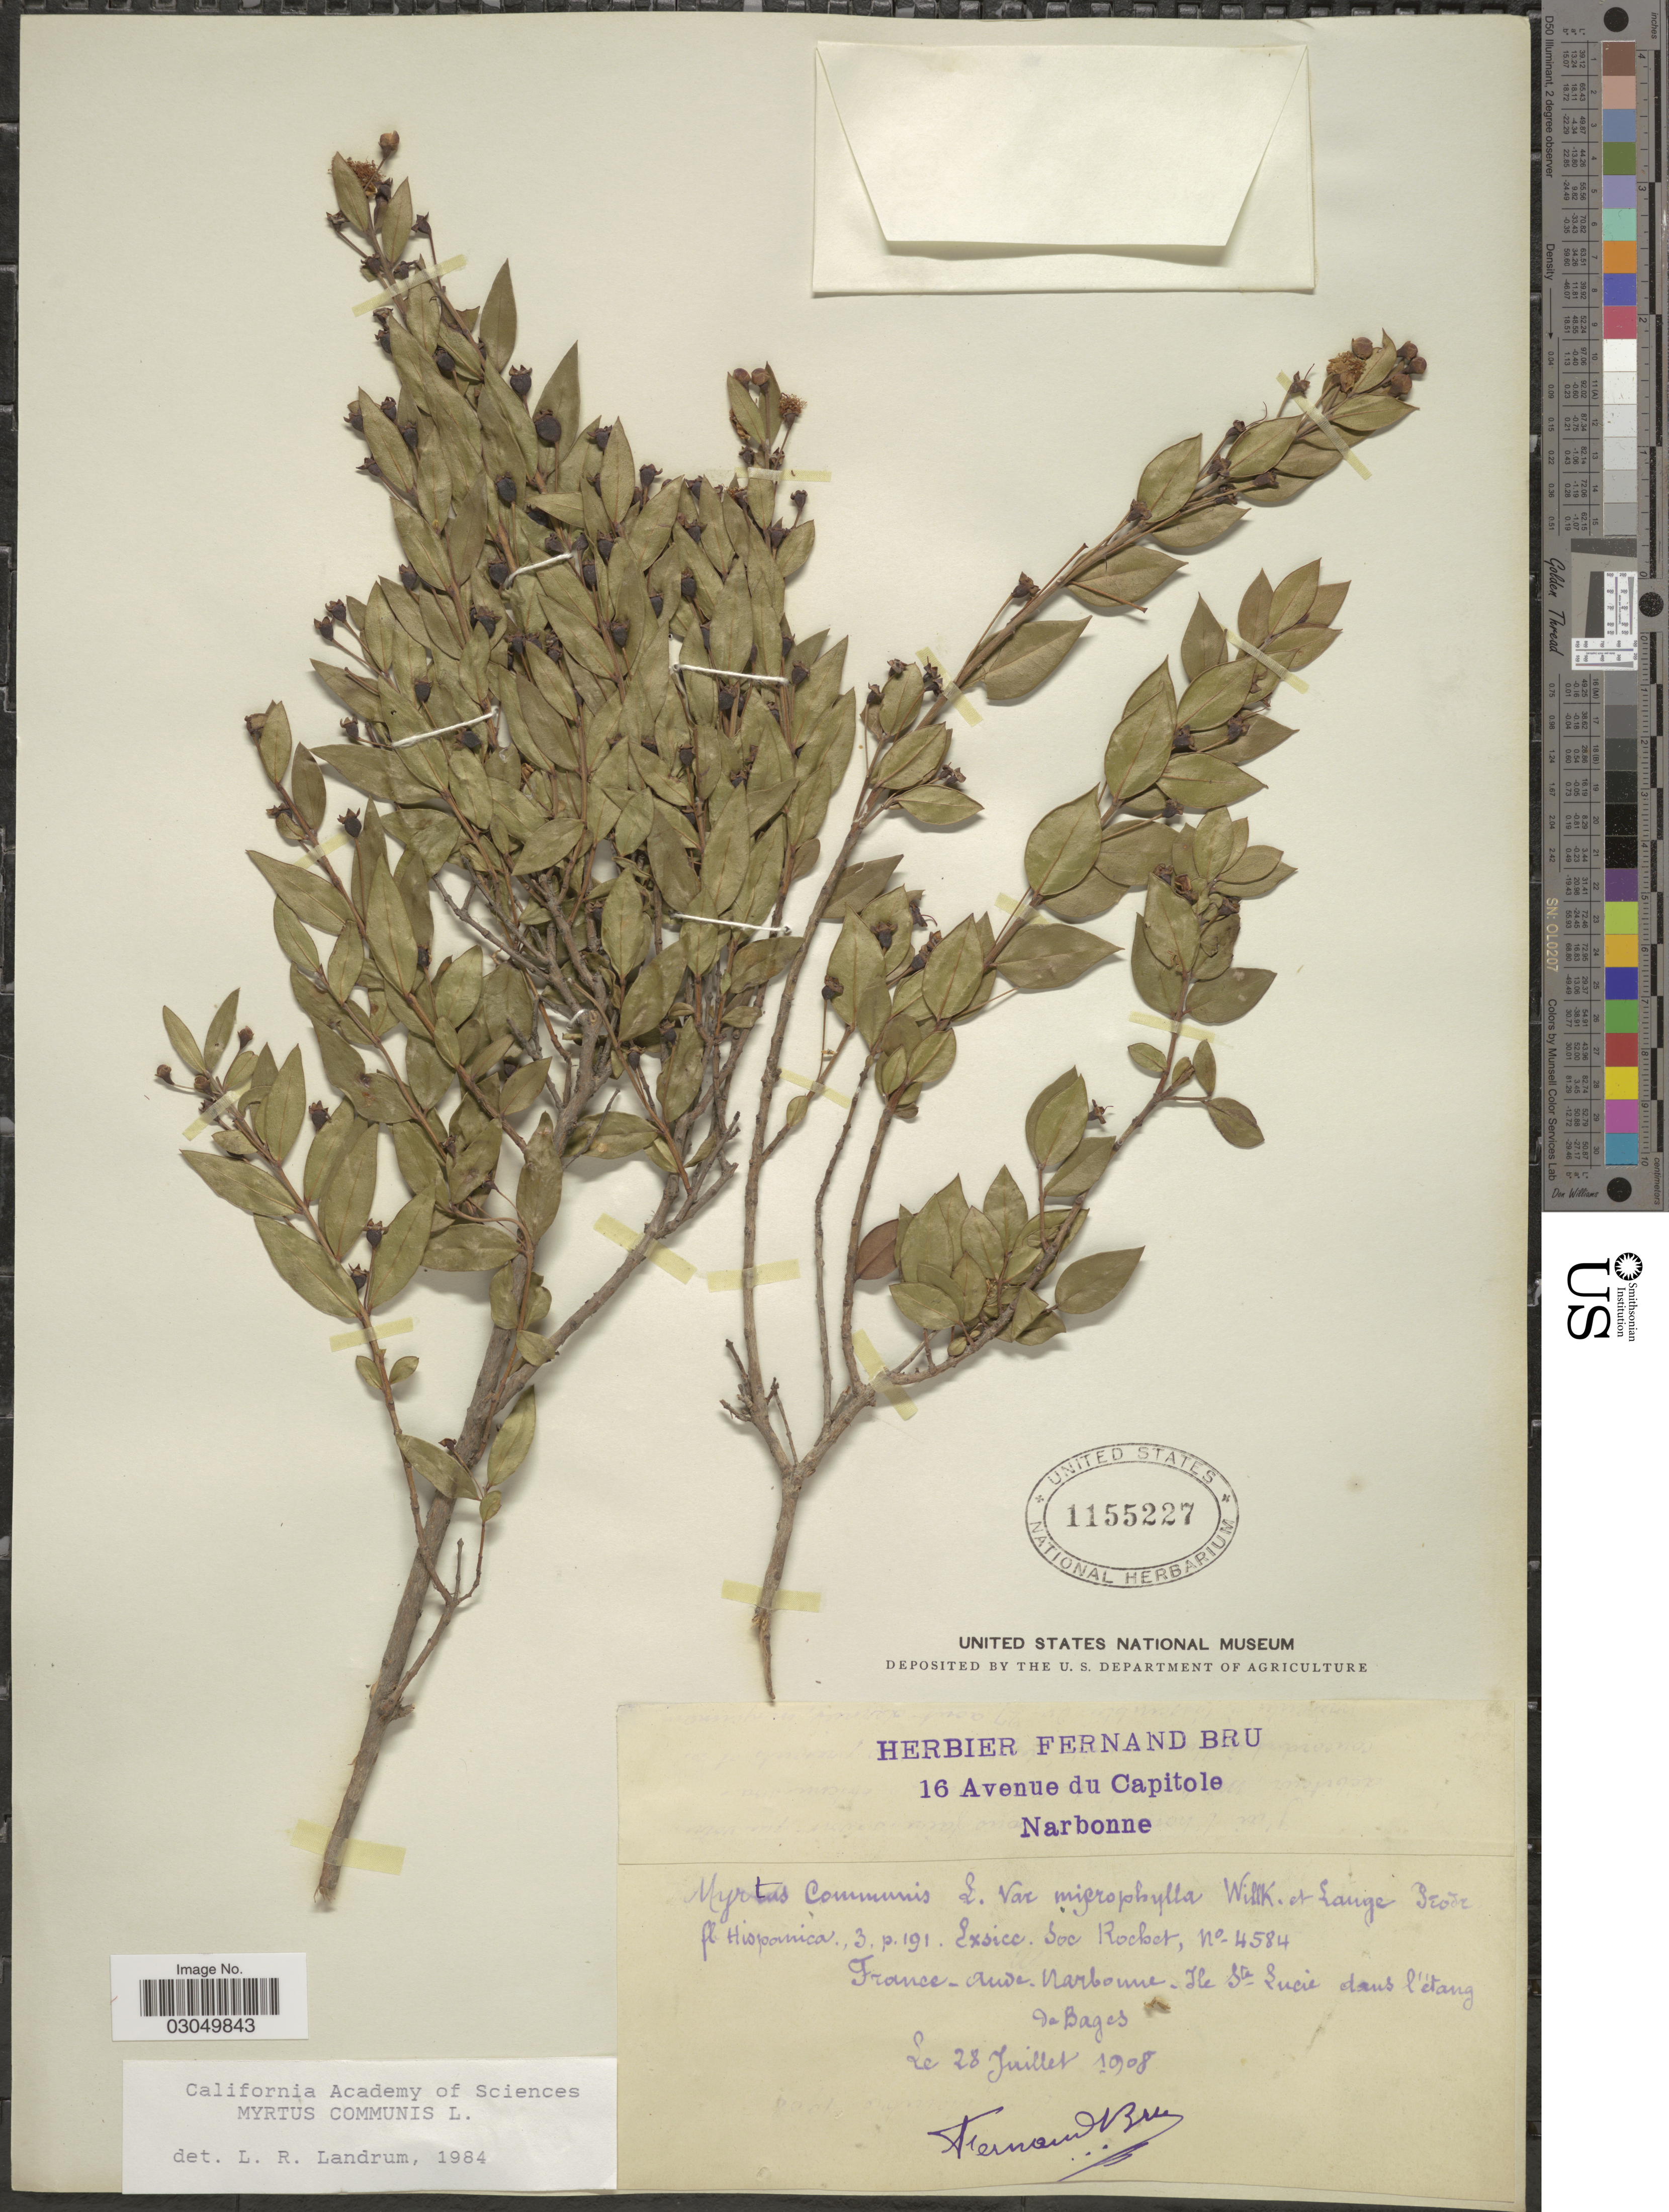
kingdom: Plantae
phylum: Tracheophyta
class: Magnoliopsida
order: Myrtales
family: Myrtaceae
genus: Myrtus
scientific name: Myrtus communis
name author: L.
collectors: F. Bru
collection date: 1908-07-28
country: France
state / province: Occitanie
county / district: Aude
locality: Aude. Narbonne. Ile Ste Lucie dans l'etang de Bages.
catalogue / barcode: US 1155227